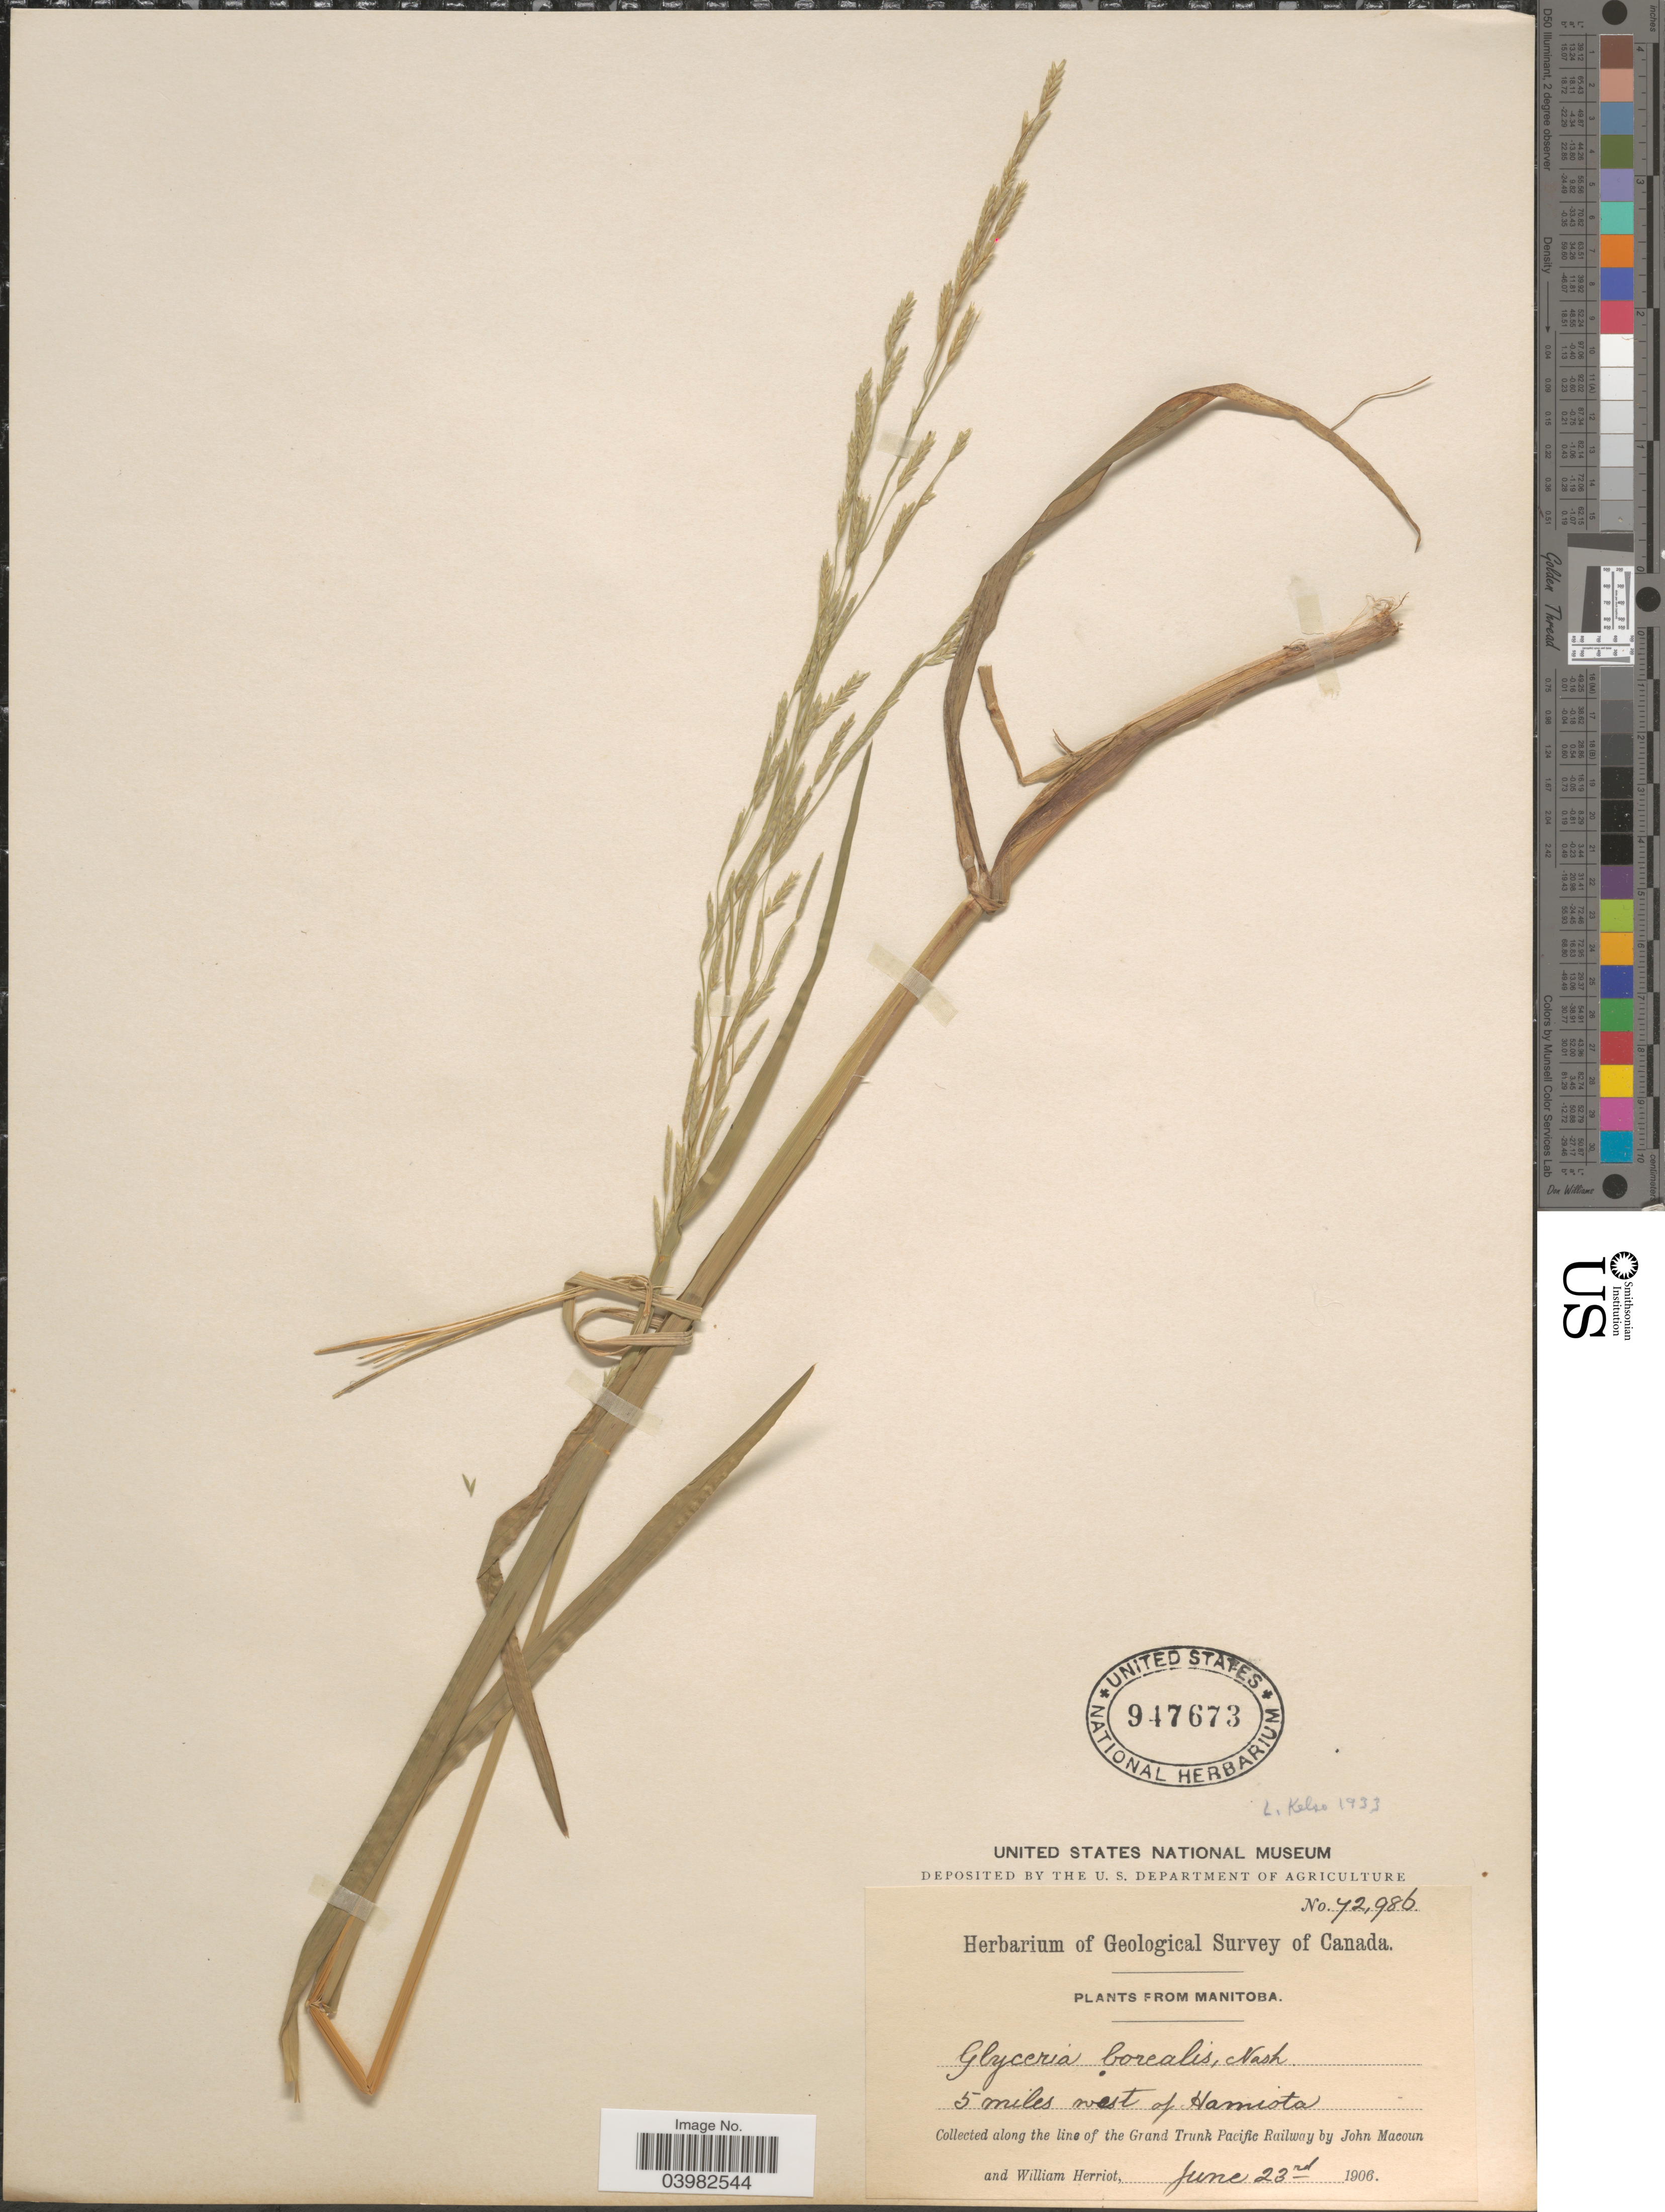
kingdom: Plantae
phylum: Tracheophyta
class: Liliopsida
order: Poales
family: Poaceae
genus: Glyceria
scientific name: Glyceria borealis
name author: (Nash) Batchelder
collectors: J. Macoun & W. Herriot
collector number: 72986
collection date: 1906-06-23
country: Canada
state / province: Manitoba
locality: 5 miles west of Hamiota. Along the line of the Grand Trunk Pacific Railway.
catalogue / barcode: US 947673